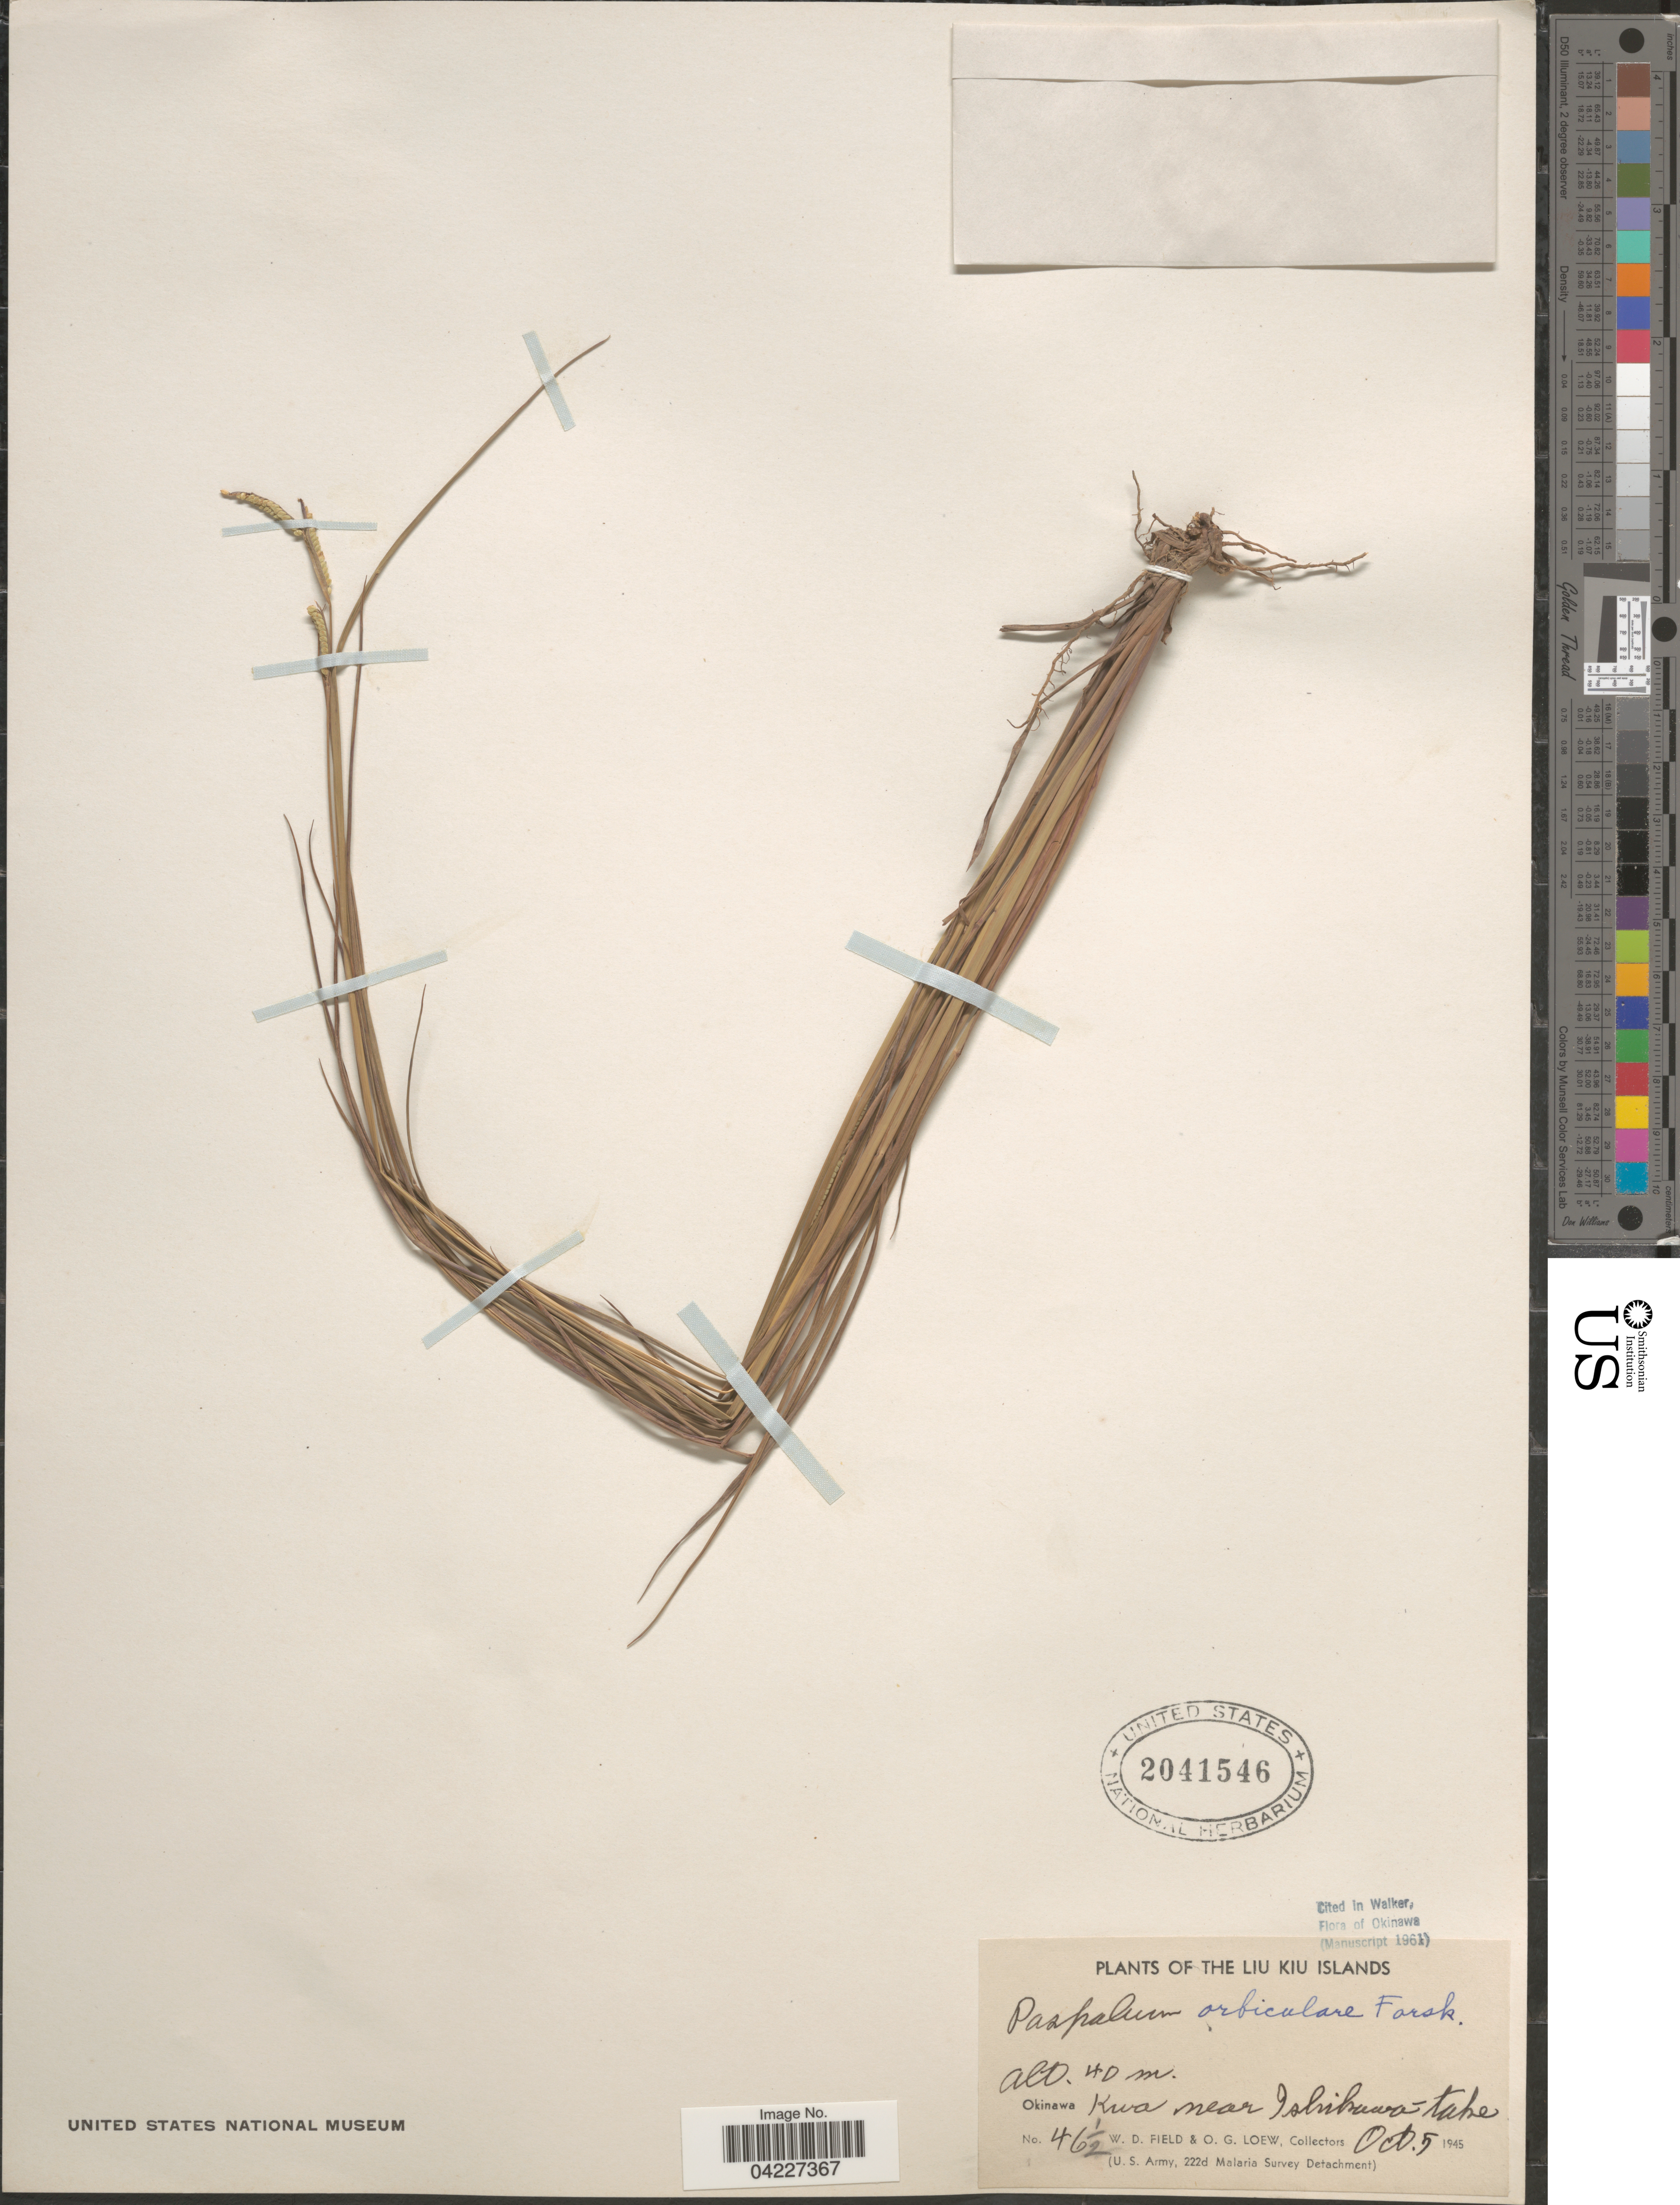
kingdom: Plantae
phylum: Tracheophyta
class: Liliopsida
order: Poales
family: Poaceae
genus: Paspalum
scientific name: Paspalum orbiculare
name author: G. Forst.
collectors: W. D. Field & O. G. Loew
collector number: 46½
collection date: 1945-10-05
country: Japan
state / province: Okinawa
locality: The Liu Kiu Islands. Kura near Ishikawa-take.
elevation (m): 40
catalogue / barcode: US 2041546